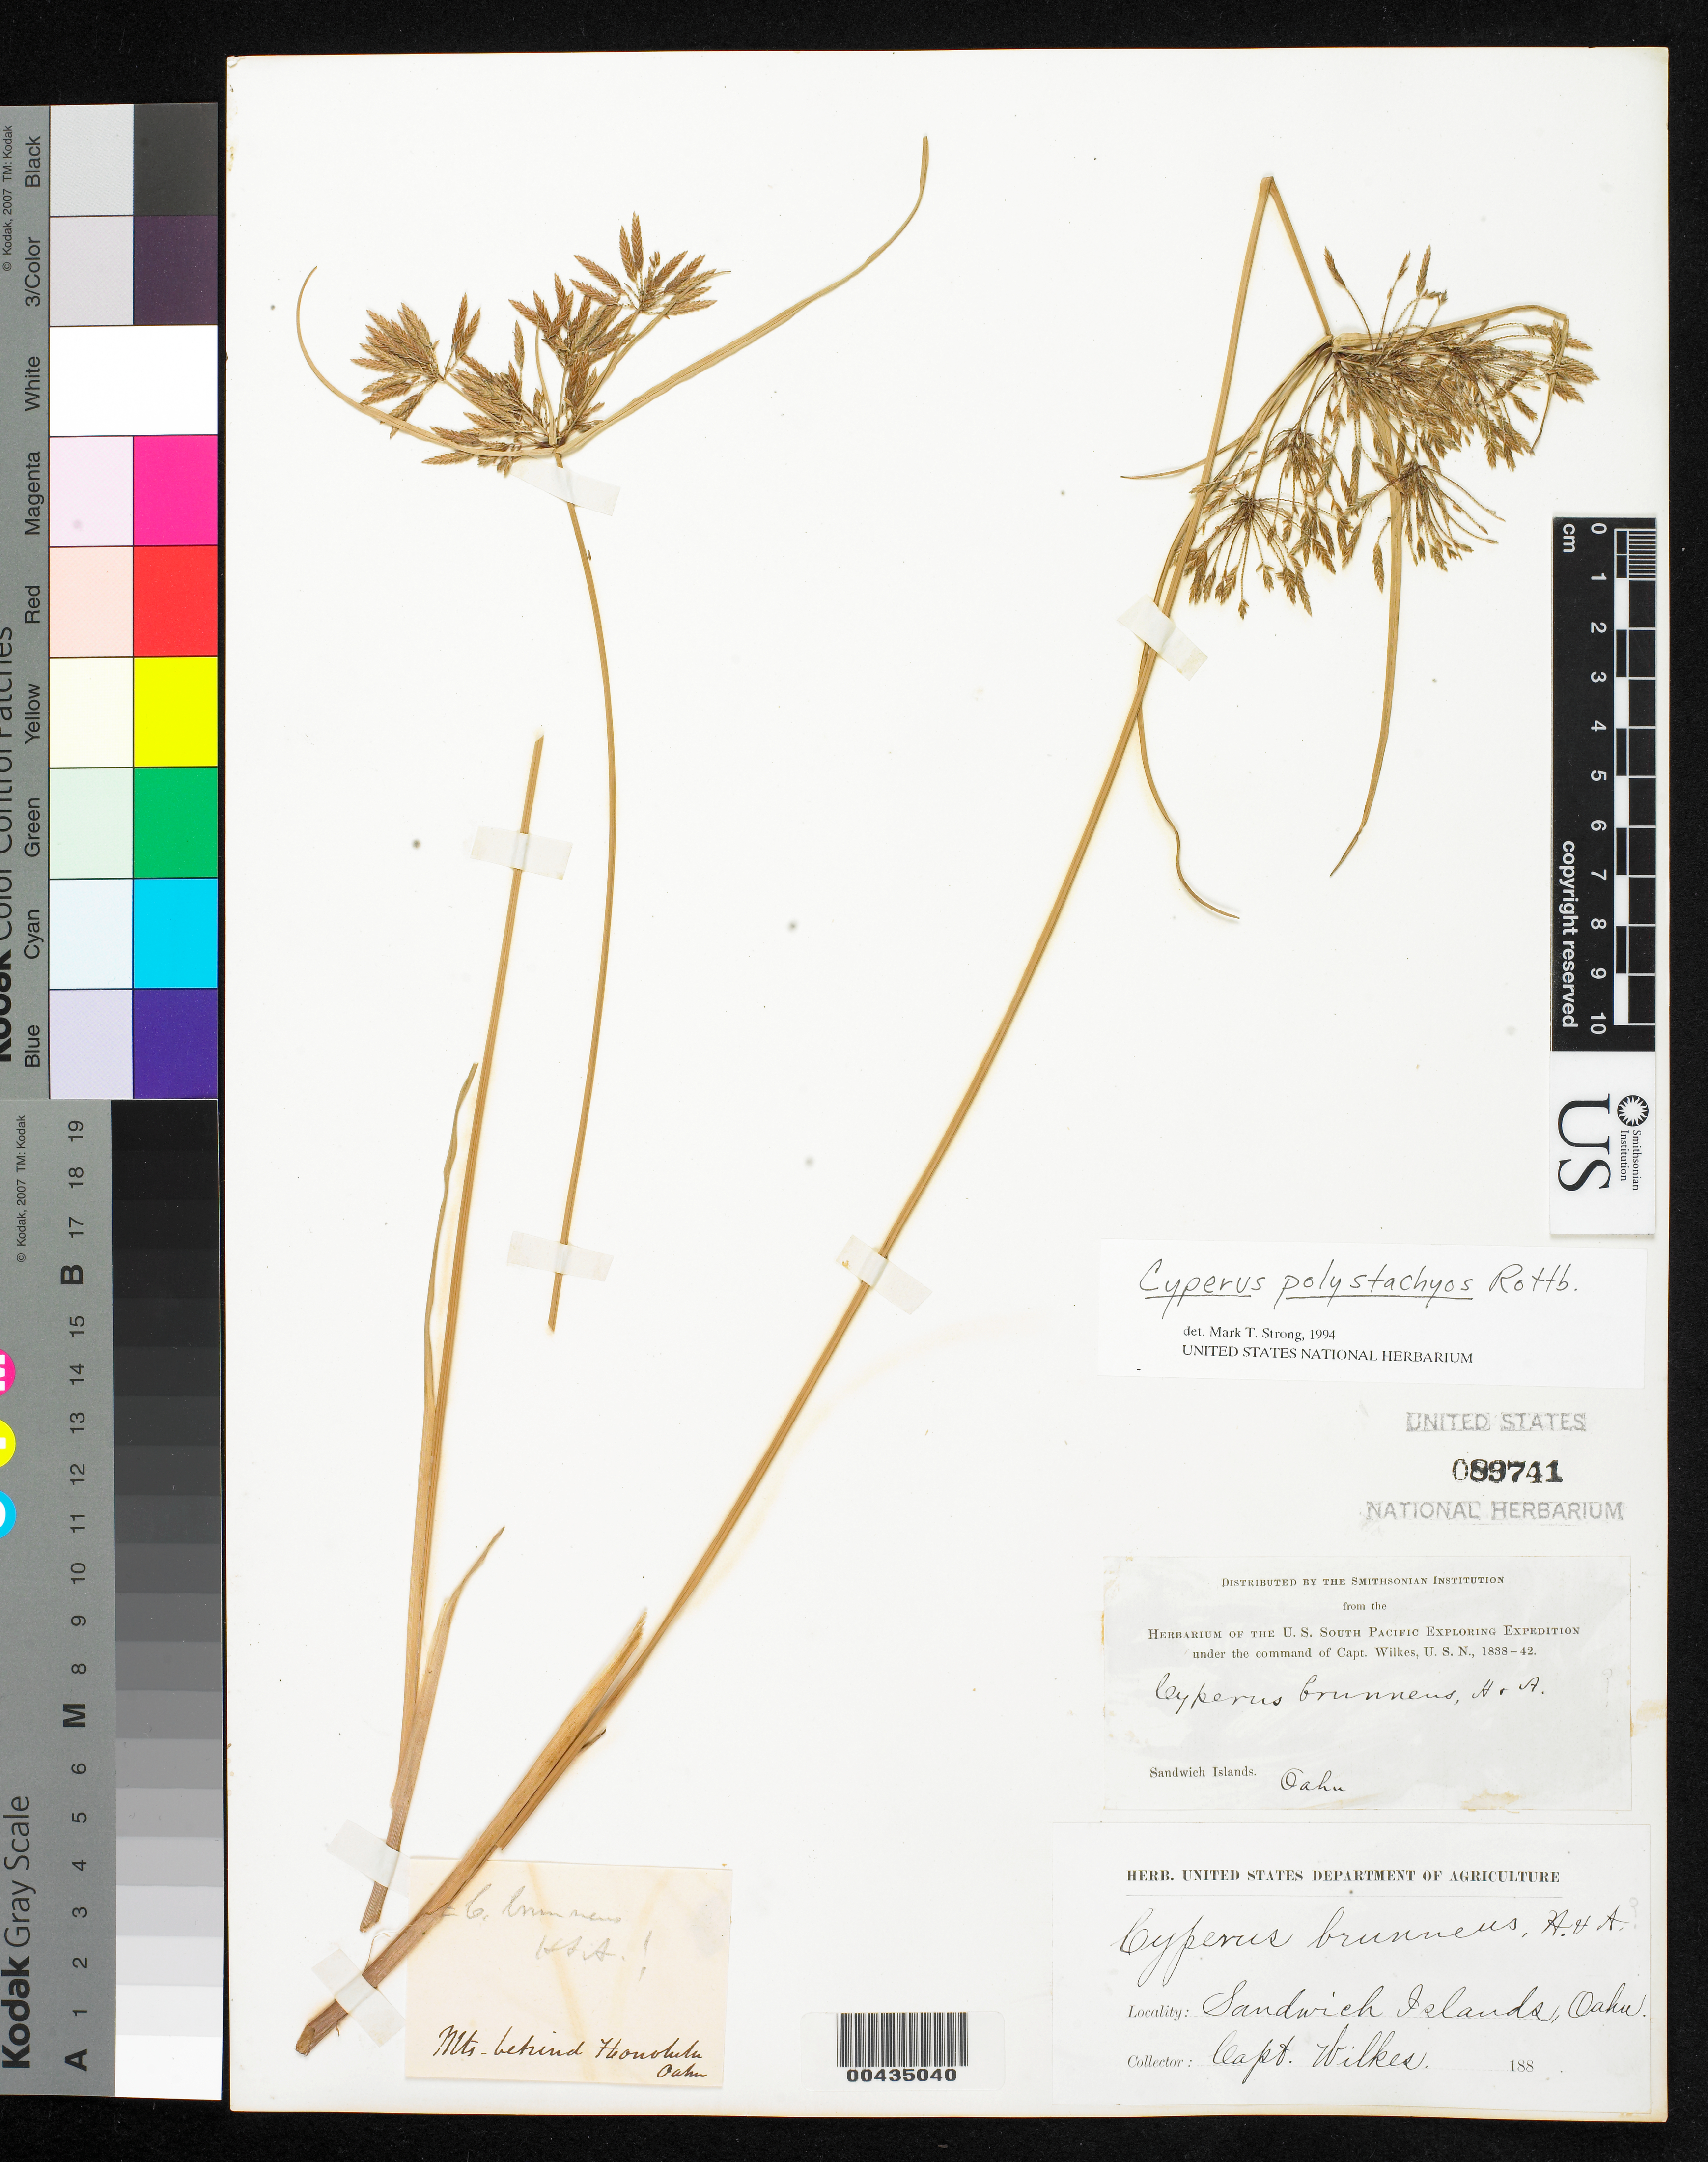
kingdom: Plantae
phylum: Tracheophyta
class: Liliopsida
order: Poales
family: Cyperaceae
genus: Cyperus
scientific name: Cyperus brunneus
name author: Sw.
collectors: Wilkes Explor. Exped.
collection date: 1838/1842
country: United States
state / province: Hawaii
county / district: Honolulu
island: Oahu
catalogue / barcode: US 89741